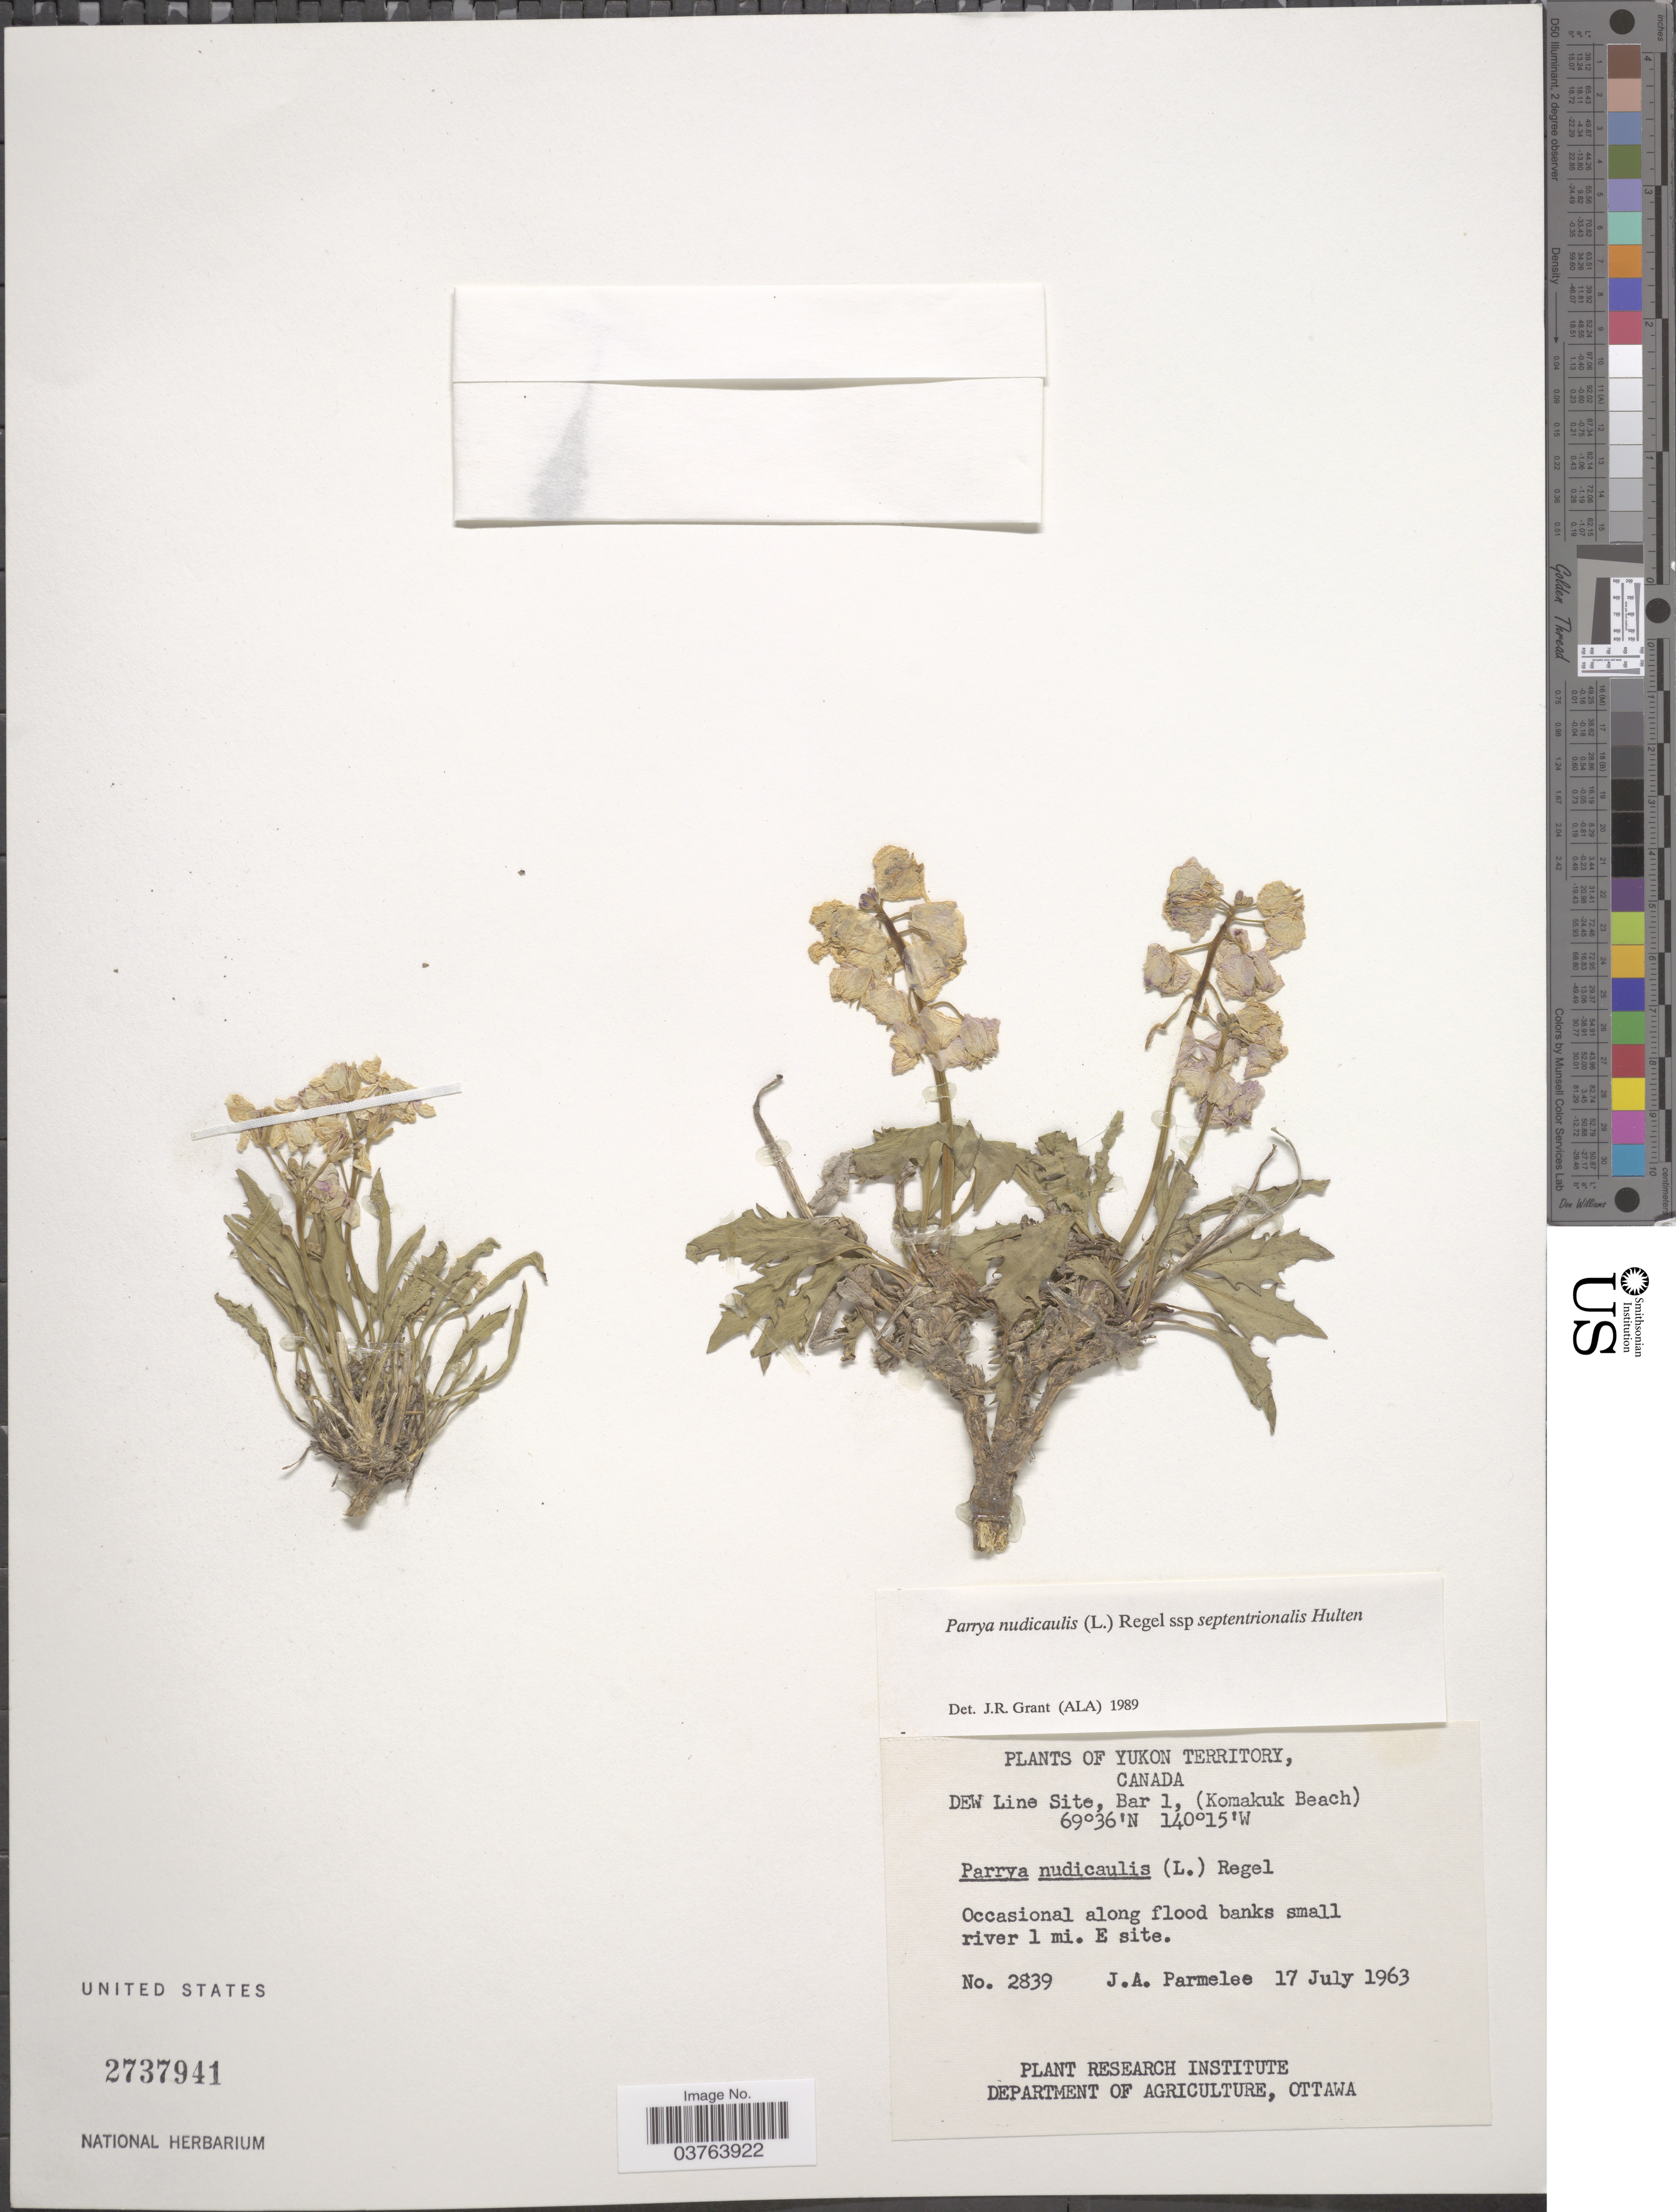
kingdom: Plantae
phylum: Tracheophyta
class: Magnoliopsida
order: Brassicales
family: Brassicaceae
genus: Parrya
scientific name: Parrya nudicaulis subsp. septentrionalis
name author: Hultén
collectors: J. A. Parmelee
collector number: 2839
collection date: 1963-07-17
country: Canada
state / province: Yukon Territory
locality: Dew Line Site, Bar 1, (Komakuk Beach). Along flood banks small river 1 mi. E site.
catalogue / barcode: US 2737941